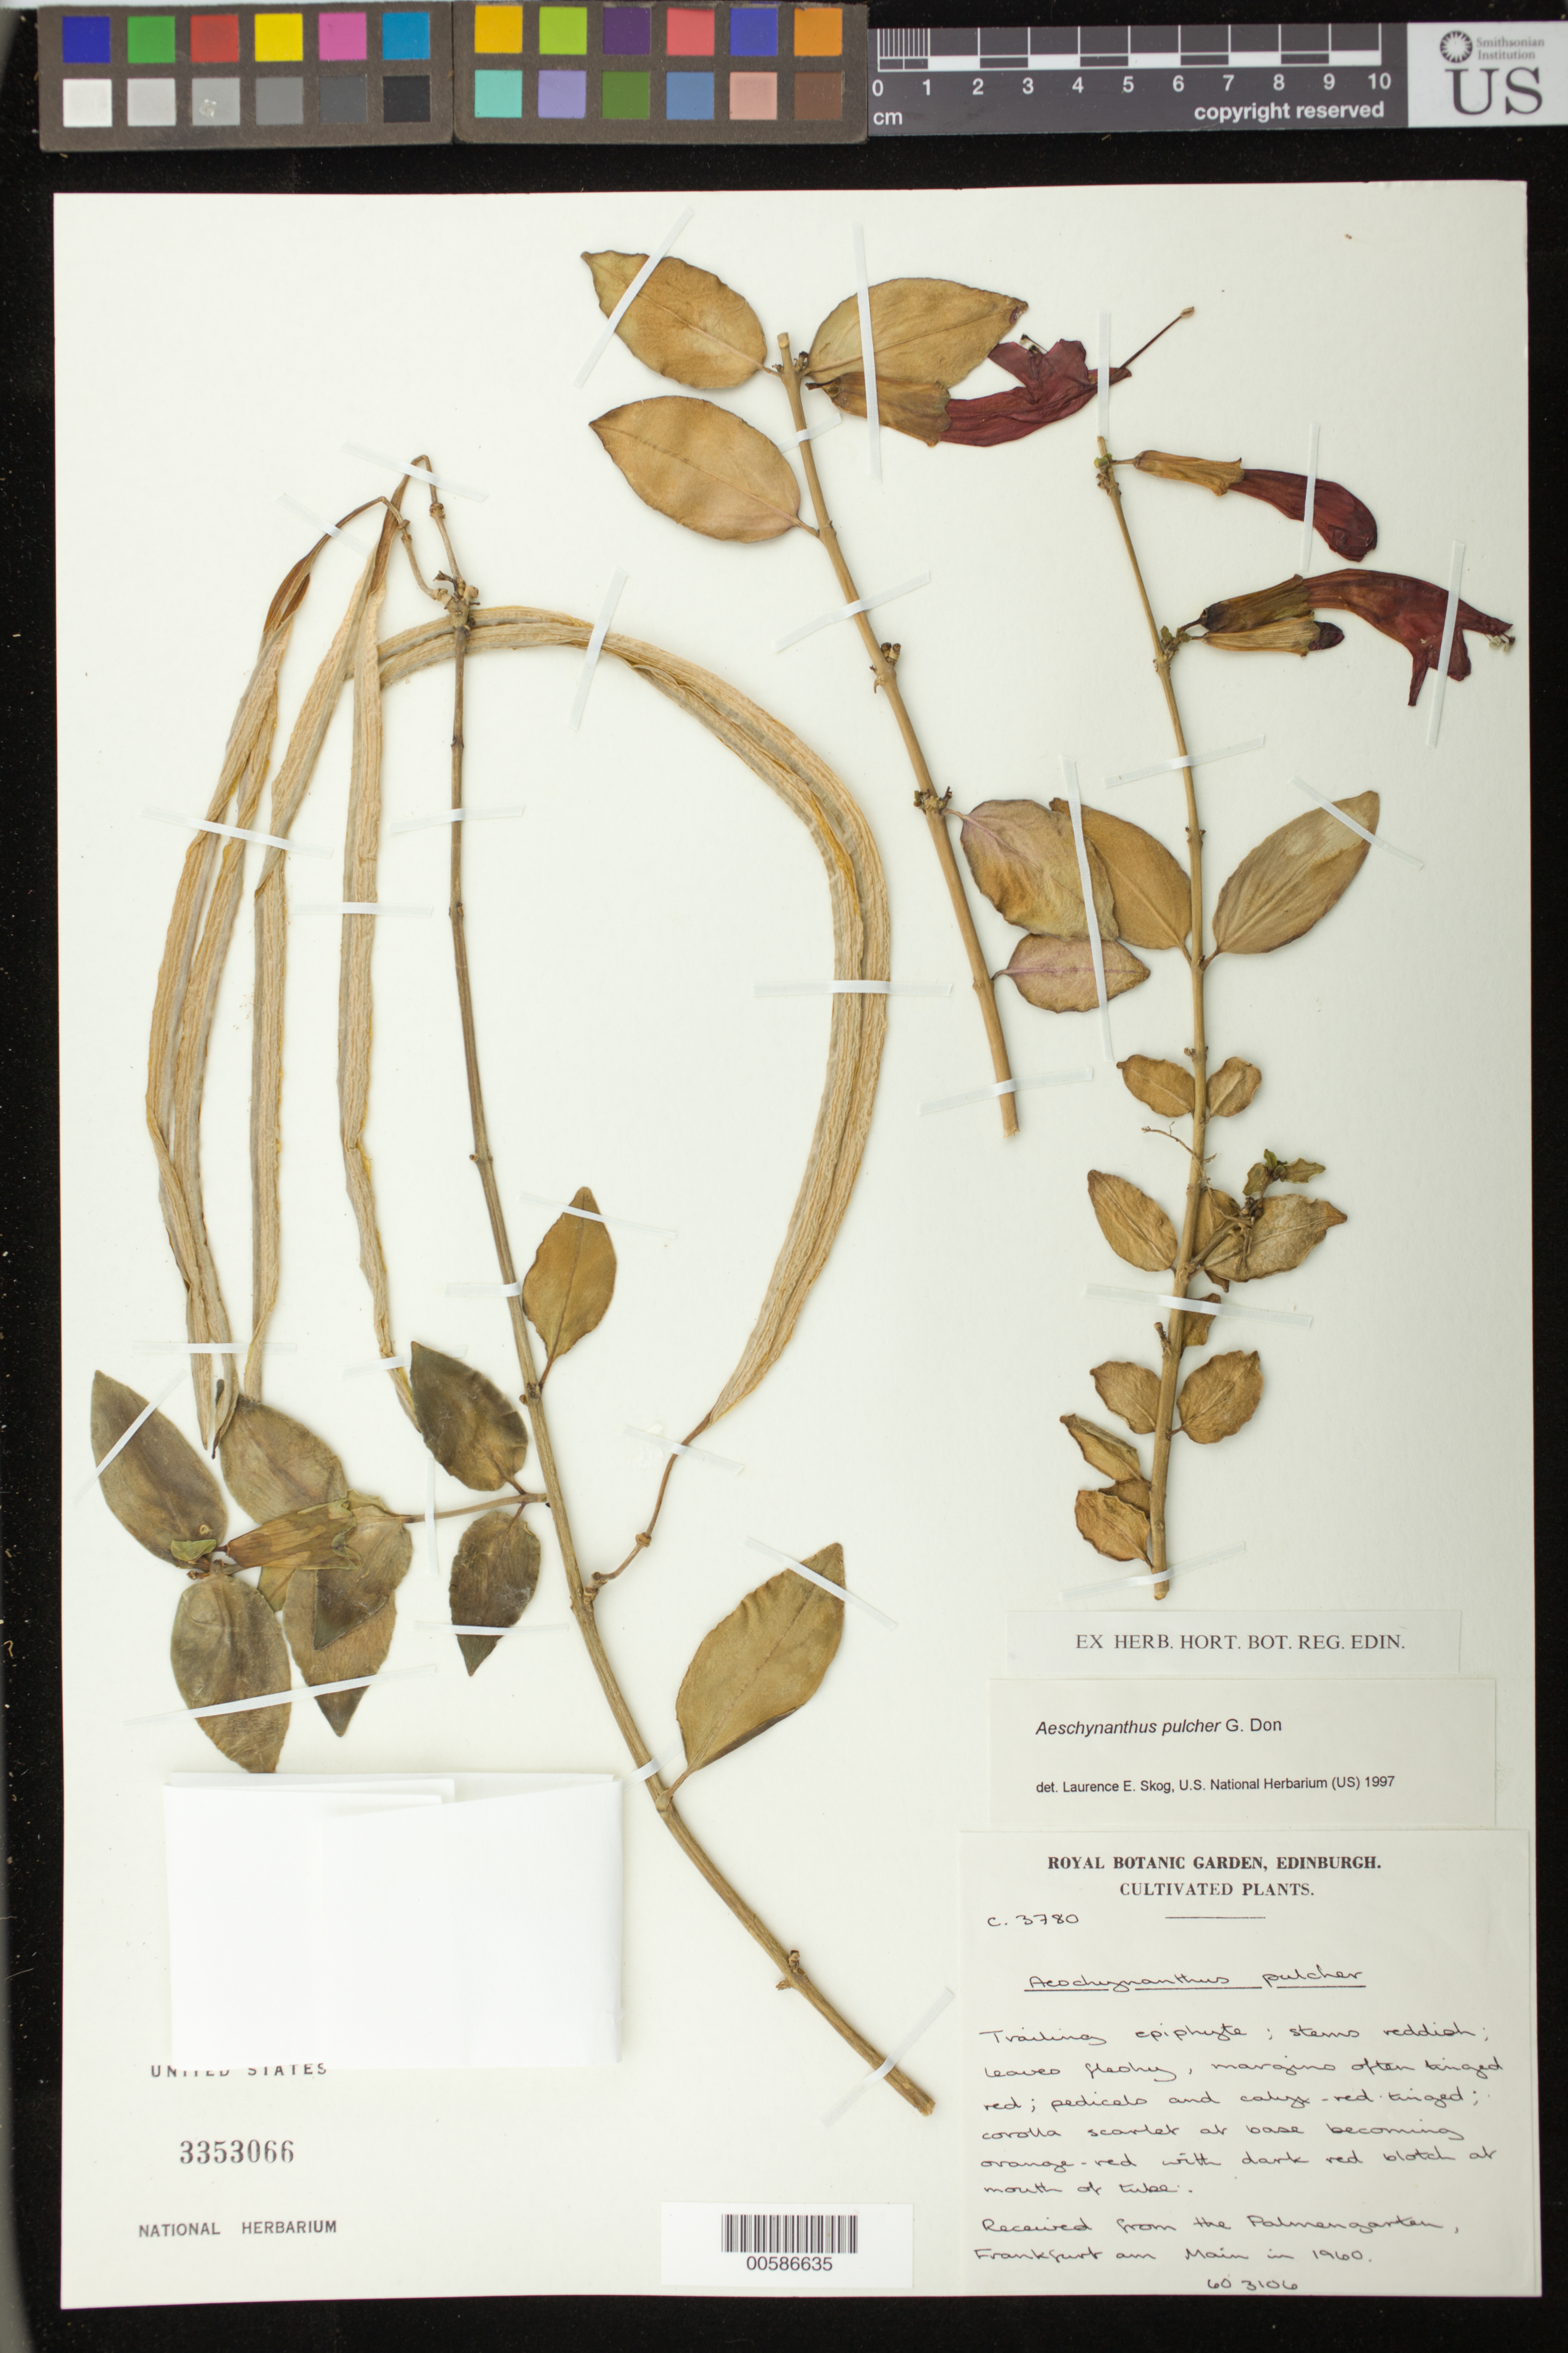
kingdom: Plantae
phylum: Tracheophyta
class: Magnoliopsida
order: Lamiales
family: Gesneriaceae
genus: Aeschynanthus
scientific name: Aeschynanthus pulcher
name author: (Blume) G. Don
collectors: RBG Edinburgh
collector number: C. 3780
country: United Kingdom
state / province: Scotland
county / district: Edinburgh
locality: U.K., Scotland, Edinburgh, cultivated at the RBG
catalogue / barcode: US 3353066